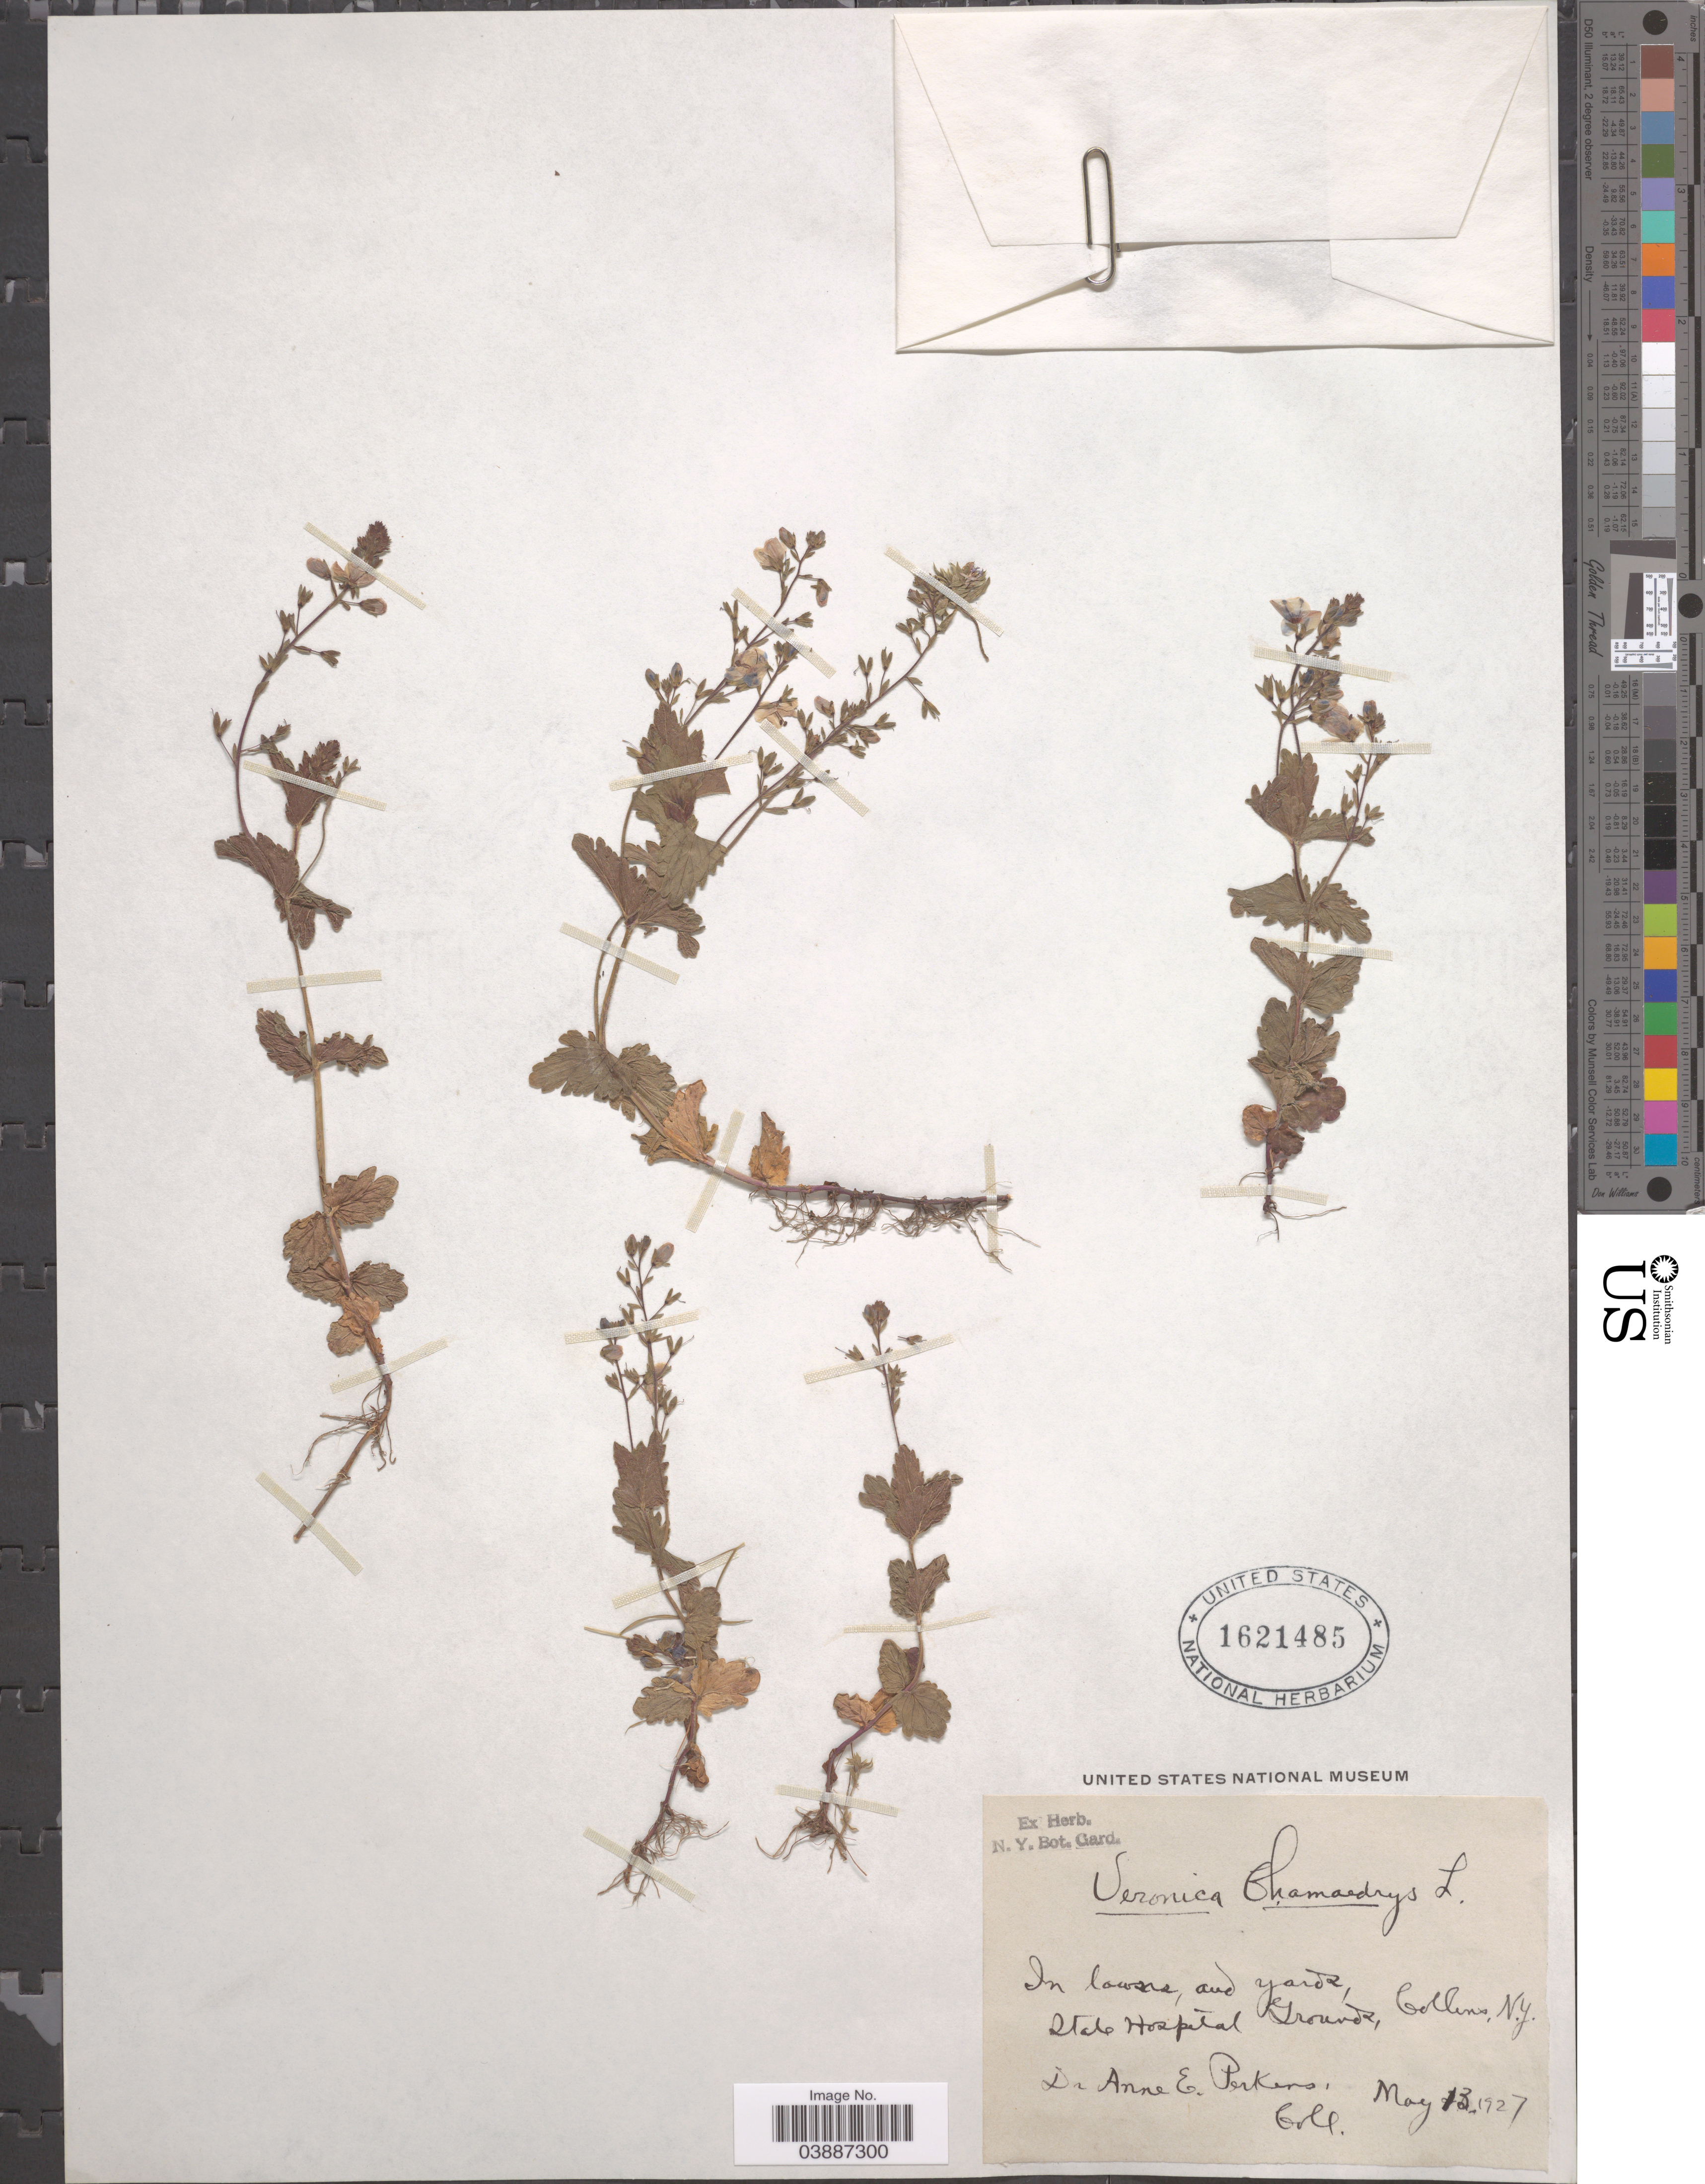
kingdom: Plantae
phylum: Tracheophyta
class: Magnoliopsida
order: Lamiales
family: Plantaginaceae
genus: Veronica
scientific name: Veronica chamaedrys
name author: L.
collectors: A. E. Perkins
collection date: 1927-05-13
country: United States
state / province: New York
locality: State Hospital Grounds, Collins.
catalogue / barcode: US 1621485